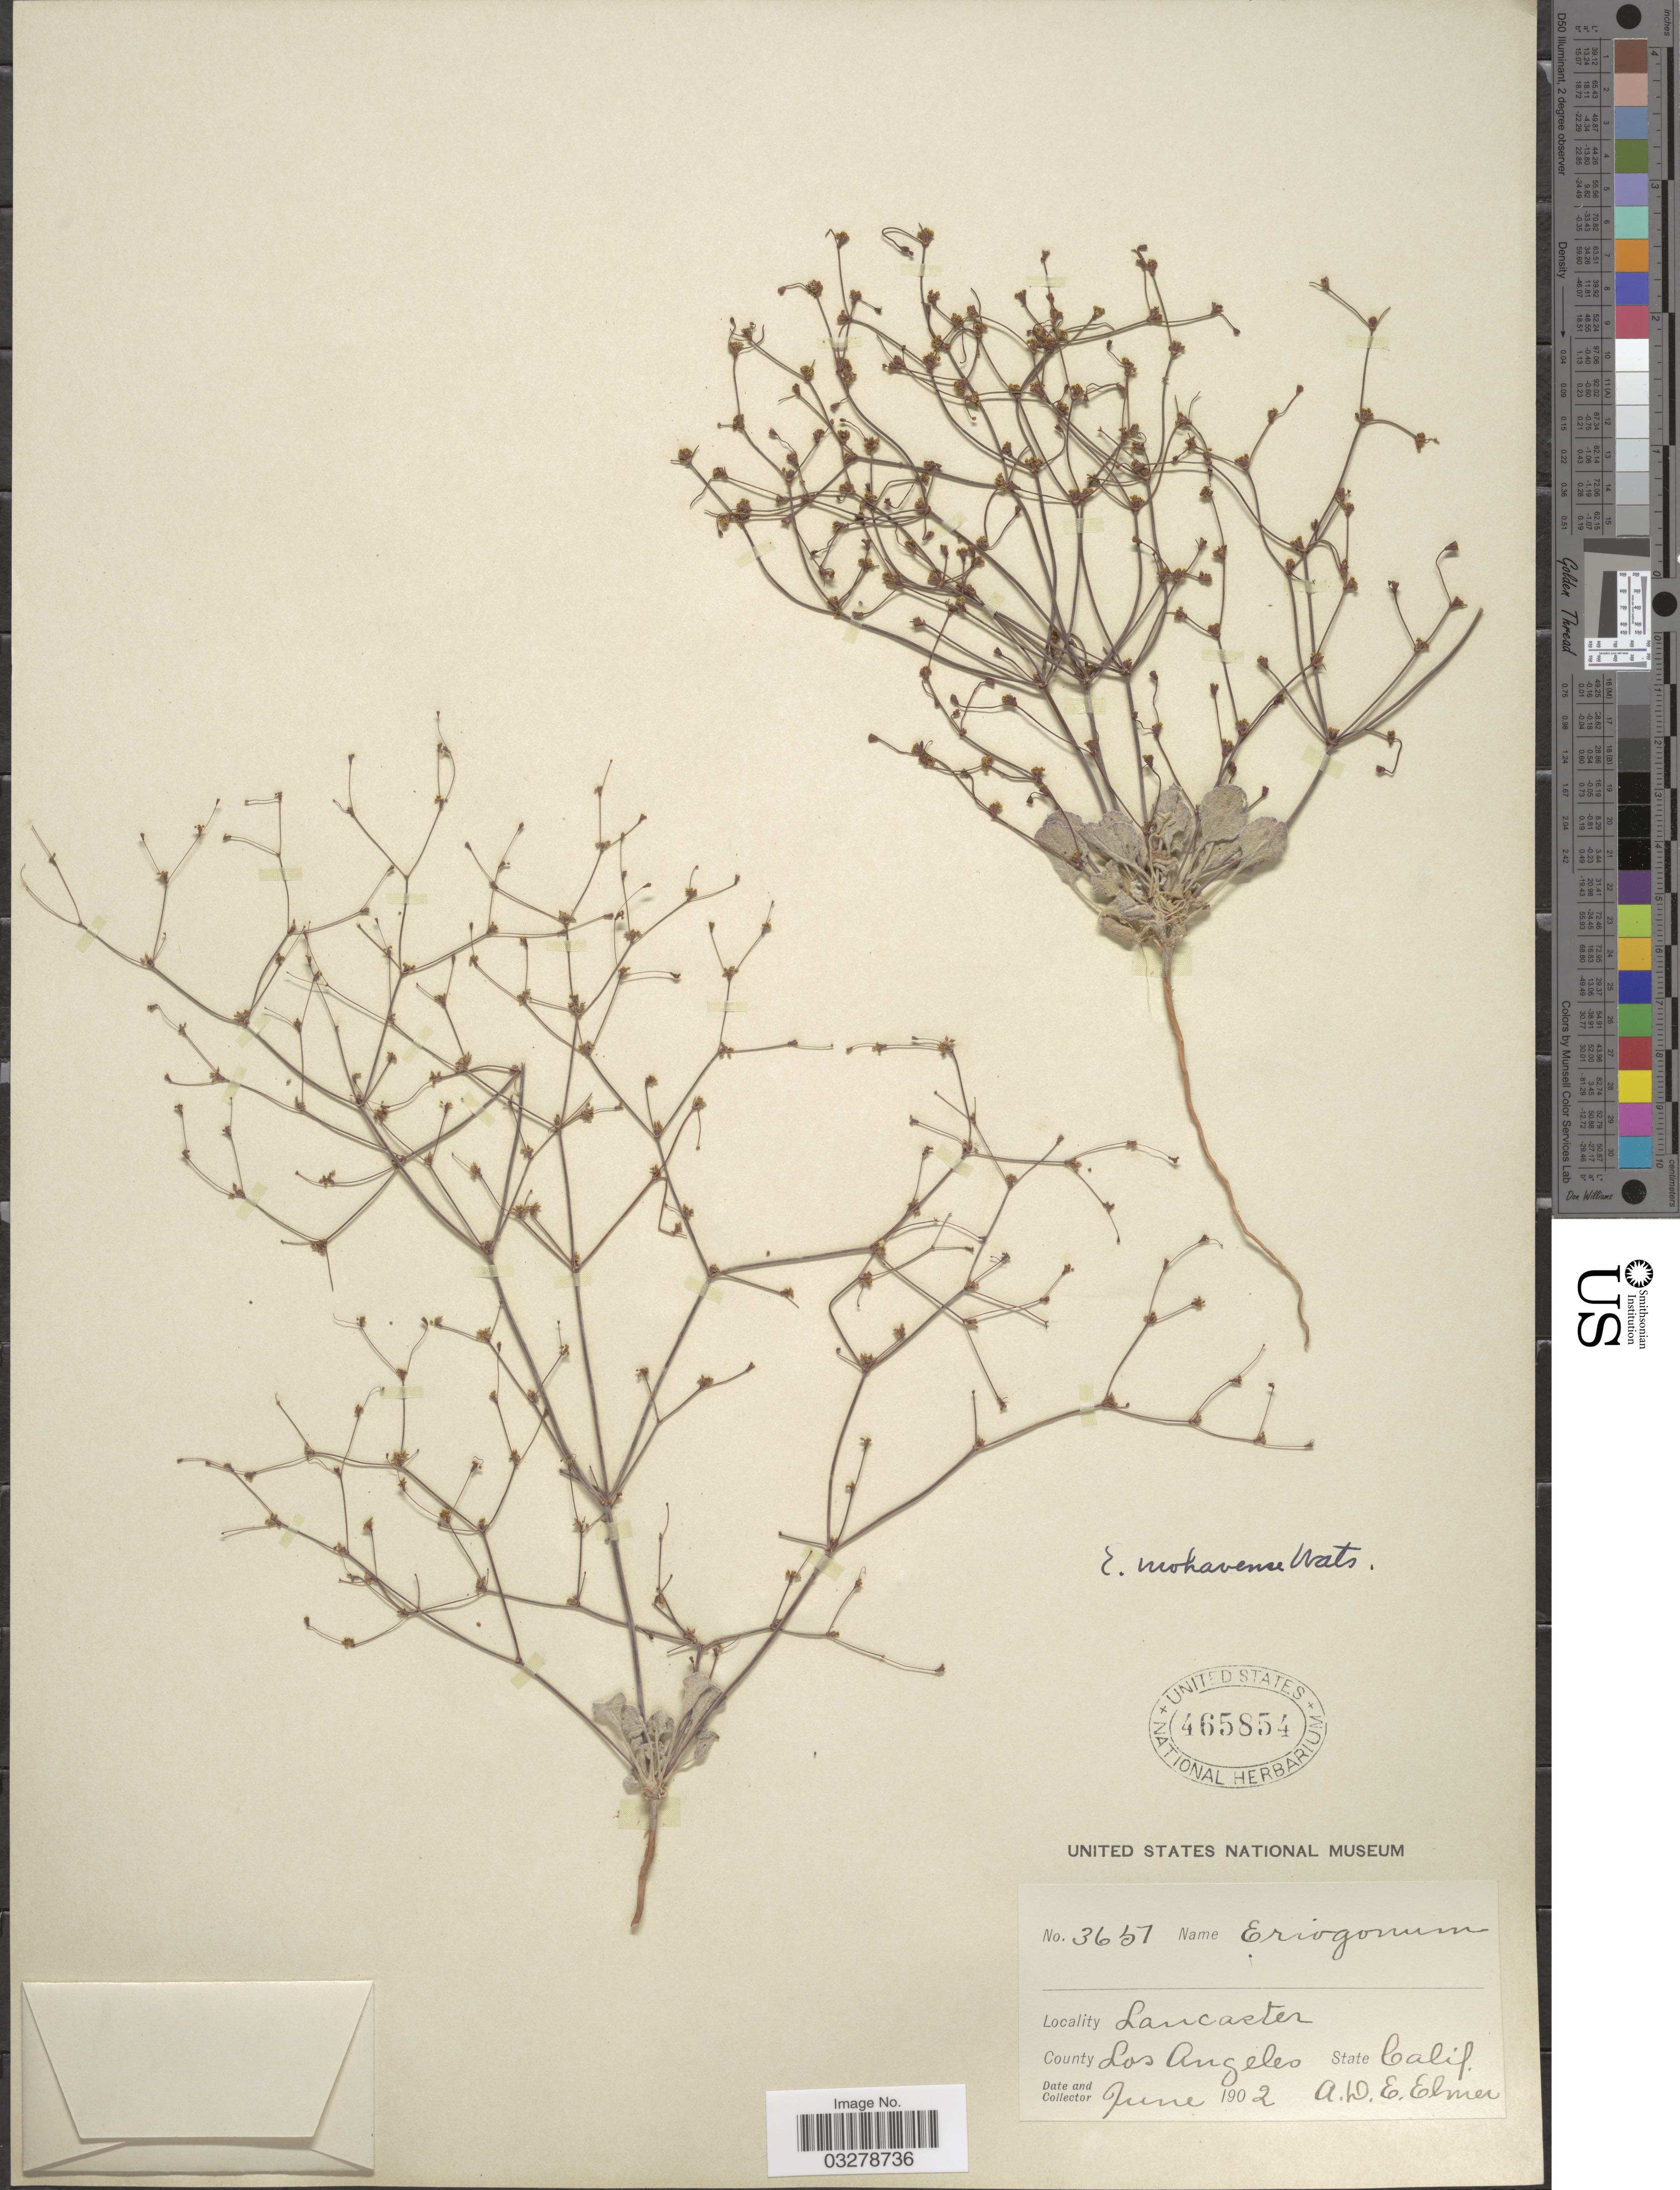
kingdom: Plantae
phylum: Tracheophyta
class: Magnoliopsida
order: Caryophyllales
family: Polygonaceae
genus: Eriogonum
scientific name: Eriogonum mohavense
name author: S. Watson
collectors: A. D. E. Elmer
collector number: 3657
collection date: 1902-06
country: United States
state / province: California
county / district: Los Angeles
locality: Lancaster. County Los Angeles.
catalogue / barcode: US 465854